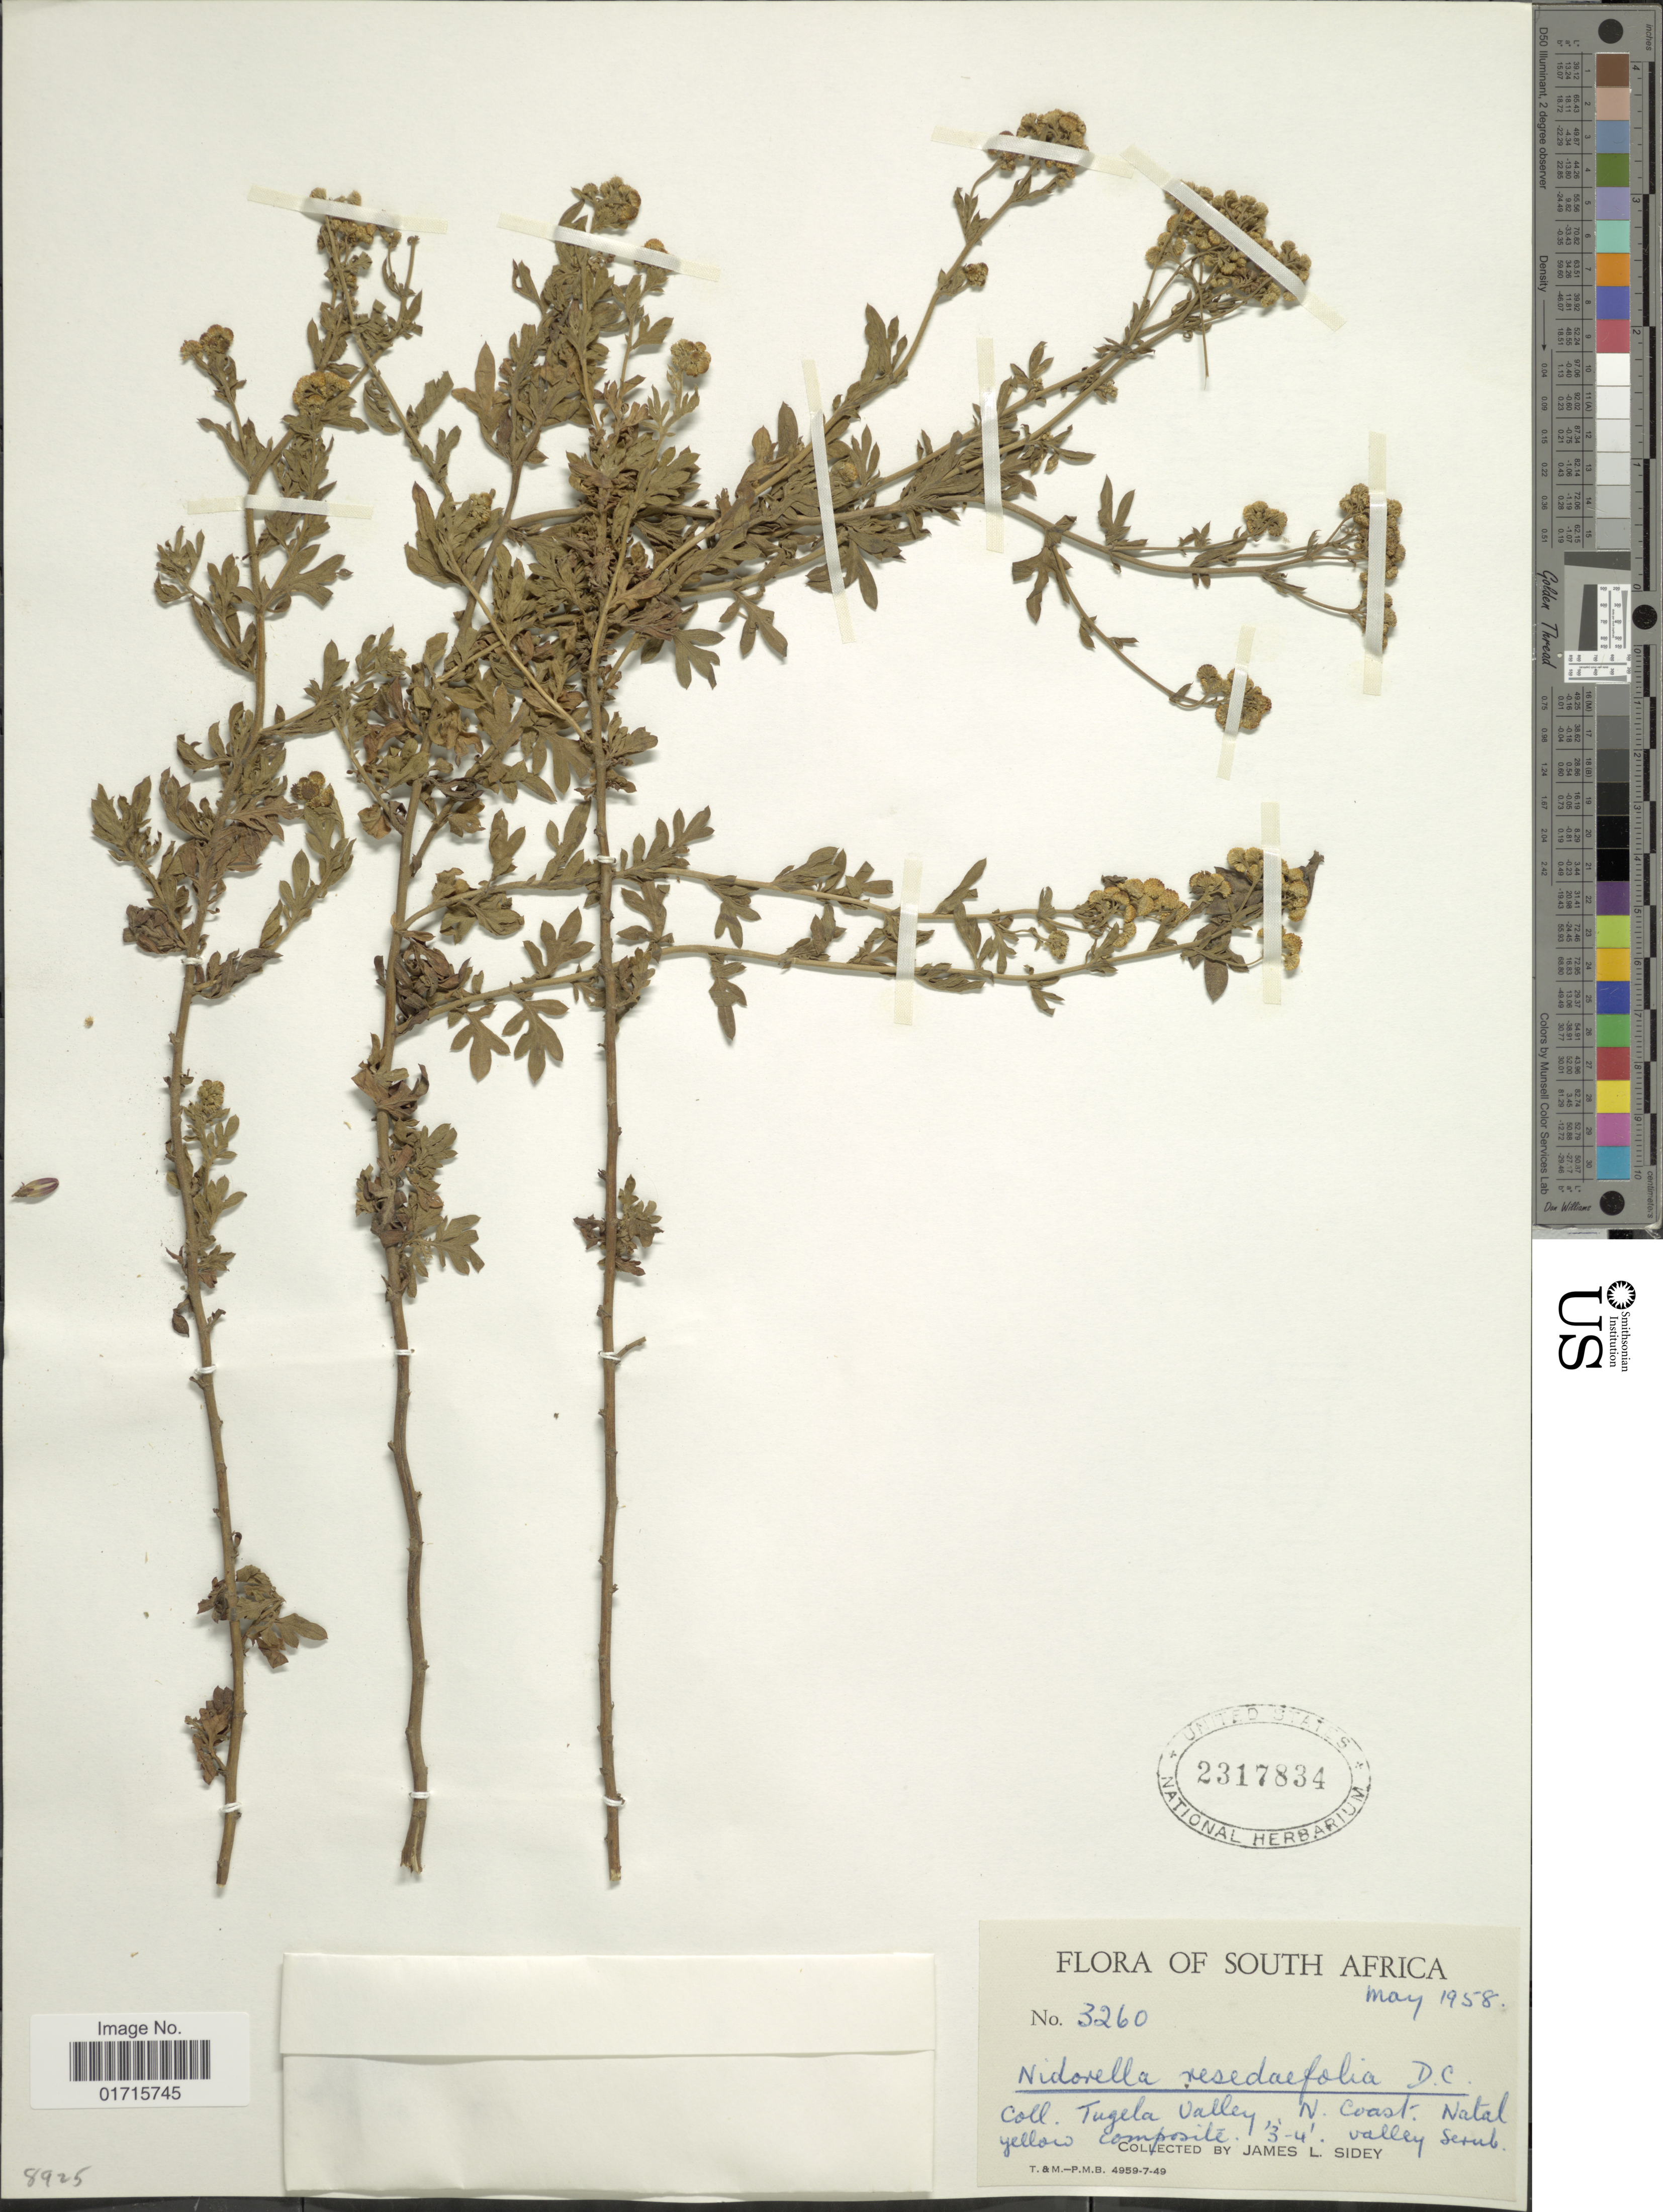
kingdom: Plantae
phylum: Tracheophyta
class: Magnoliopsida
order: Asterales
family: Asteraceae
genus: Nidorella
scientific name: Nidorella resedifolia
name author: DC.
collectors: J. L. Sidey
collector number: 3260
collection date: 1958-05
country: South Africa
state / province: KwaZulu-Natal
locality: South Africa. Tugela Valley, n. Coast. Natal.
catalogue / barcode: US 2317834